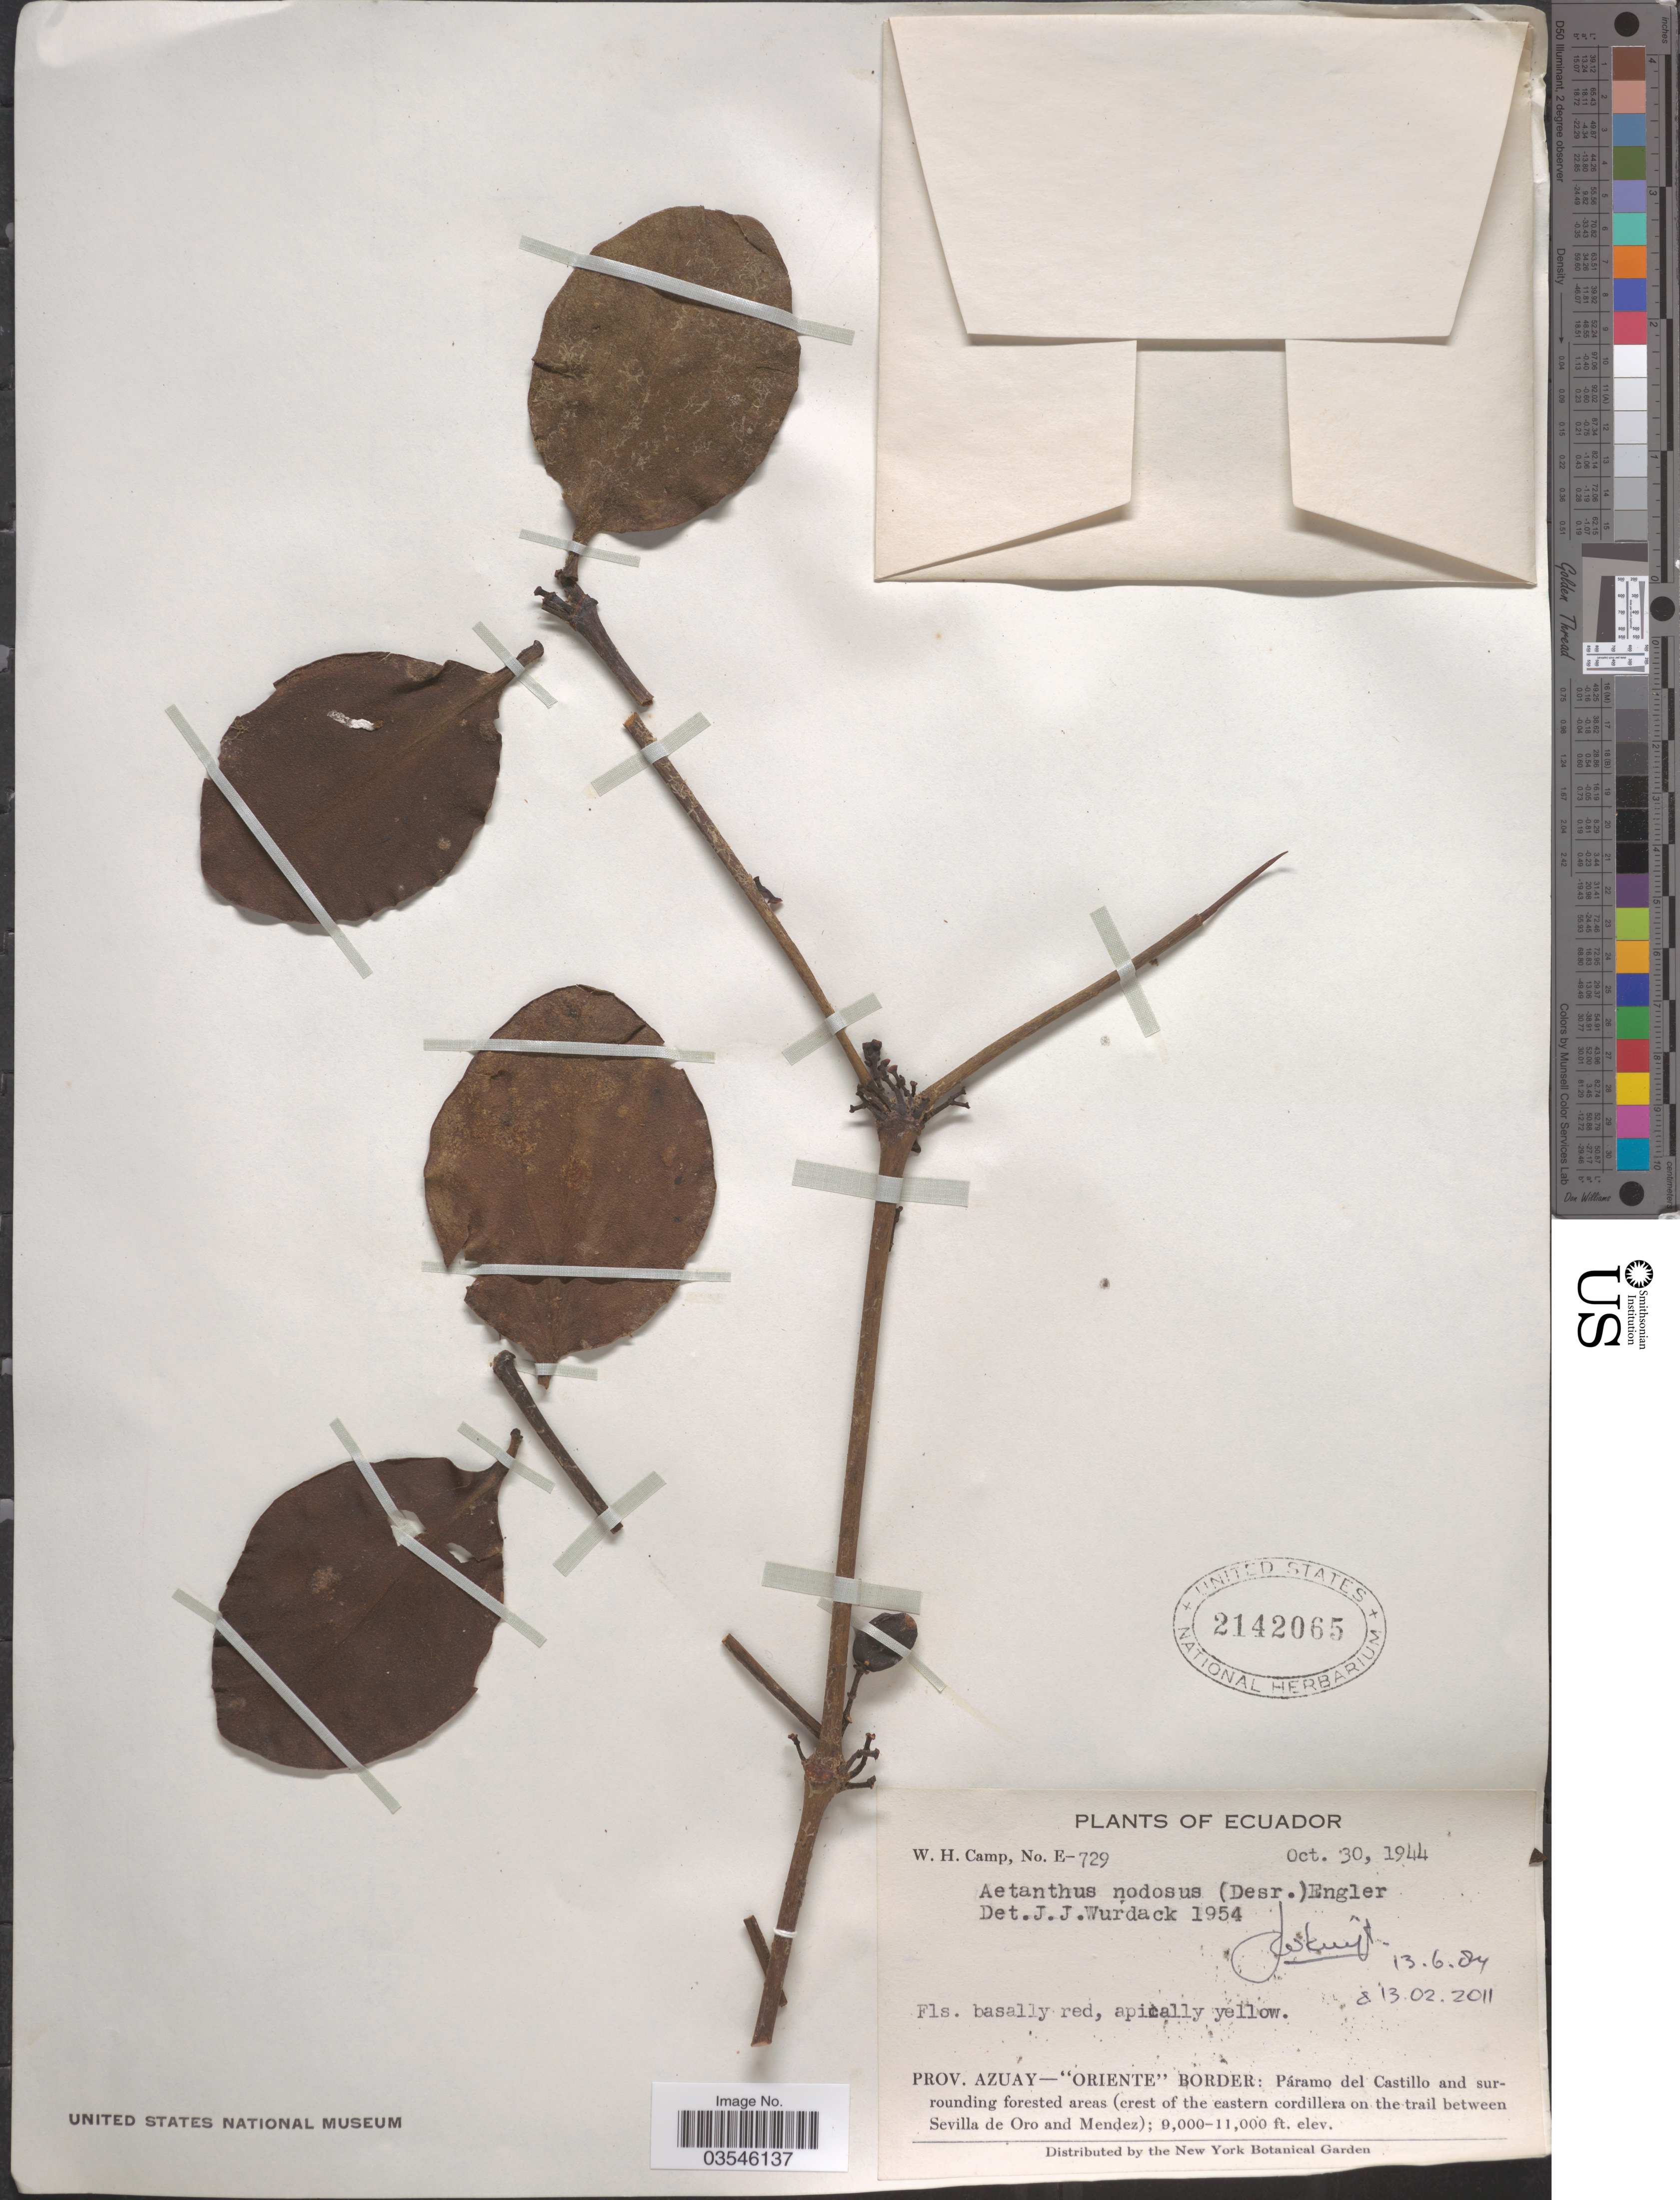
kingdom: Plantae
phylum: Tracheophyta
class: Magnoliopsida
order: Santalales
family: Loranthaceae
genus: Aetanthus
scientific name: Aetanthus nodosus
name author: (Desr.) Engl.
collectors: W. H. Camp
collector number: E-729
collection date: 1944-10-30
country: Ecuador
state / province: Azuay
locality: Oriente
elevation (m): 2743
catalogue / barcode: US 2142065